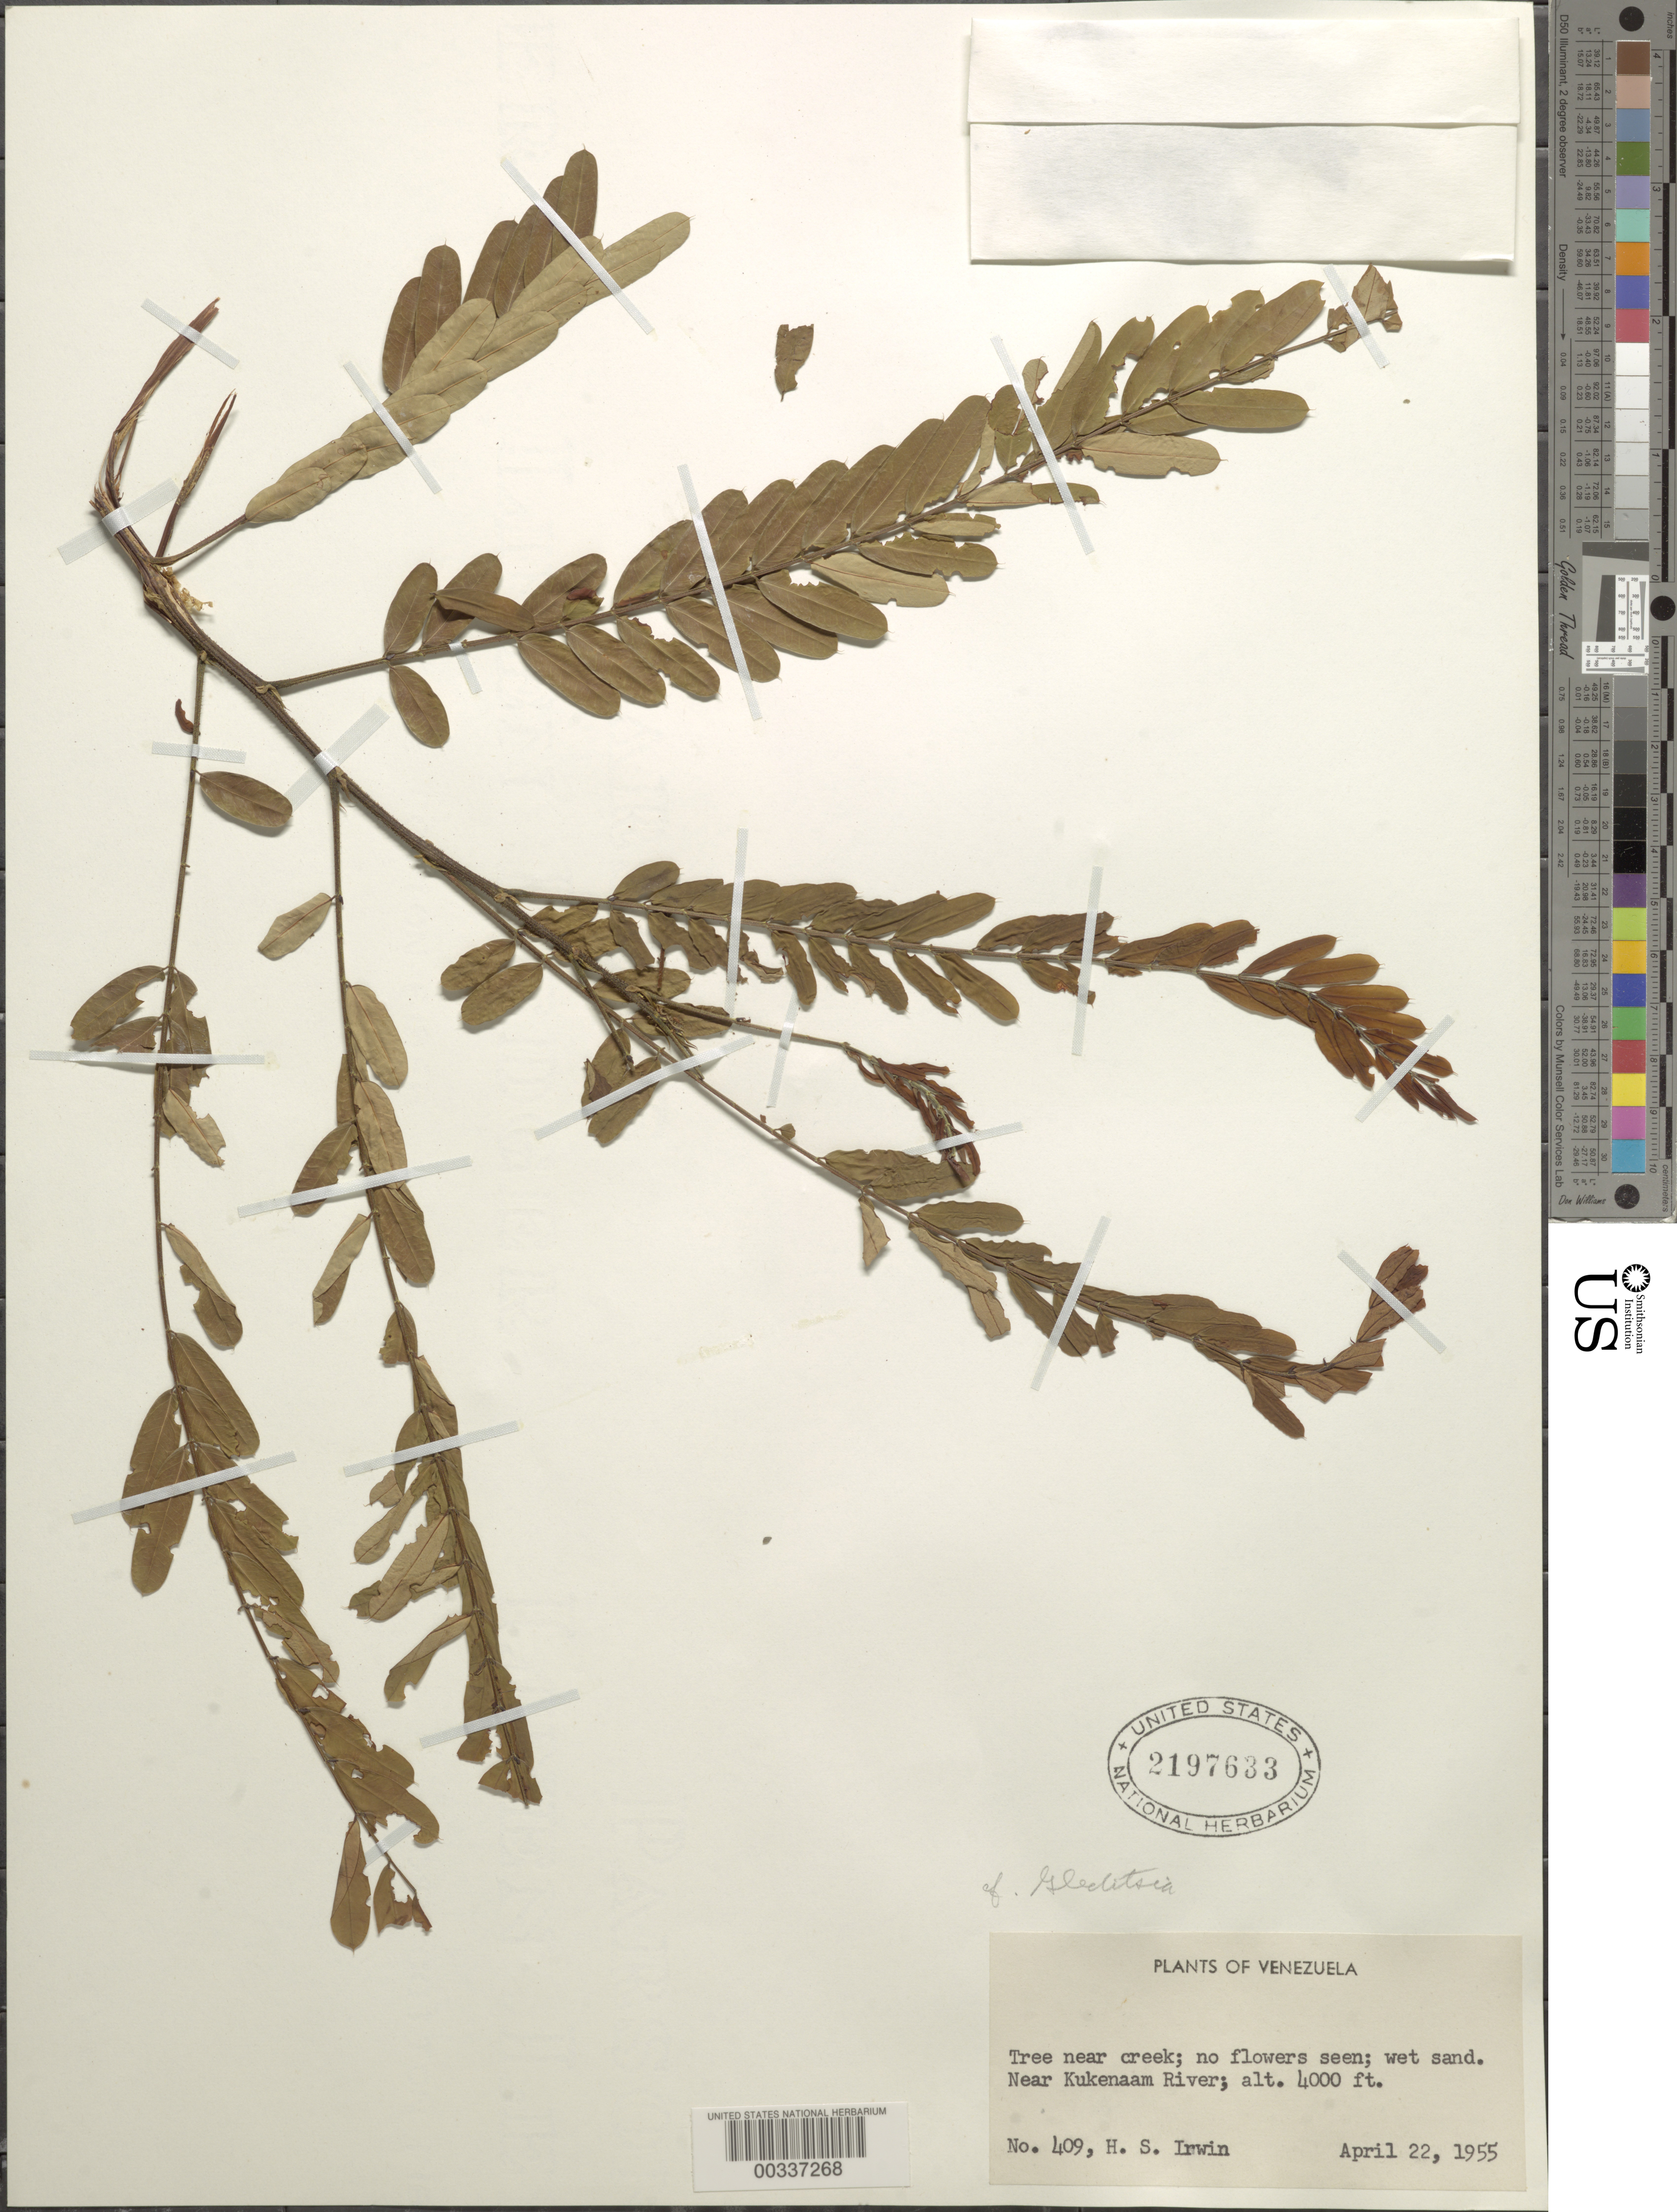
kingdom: Plantae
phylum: Tracheophyta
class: Magnoliopsida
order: Fabales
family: Fabaceae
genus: Senna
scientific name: Senna multijuga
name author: (Rich.) H.S. Irwin & Barneby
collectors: H. Irwin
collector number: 409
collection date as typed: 22 Apr 1955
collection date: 1955-04-22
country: Venezuela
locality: Near kukenaam river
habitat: Near creek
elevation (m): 1219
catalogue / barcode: US 2197633